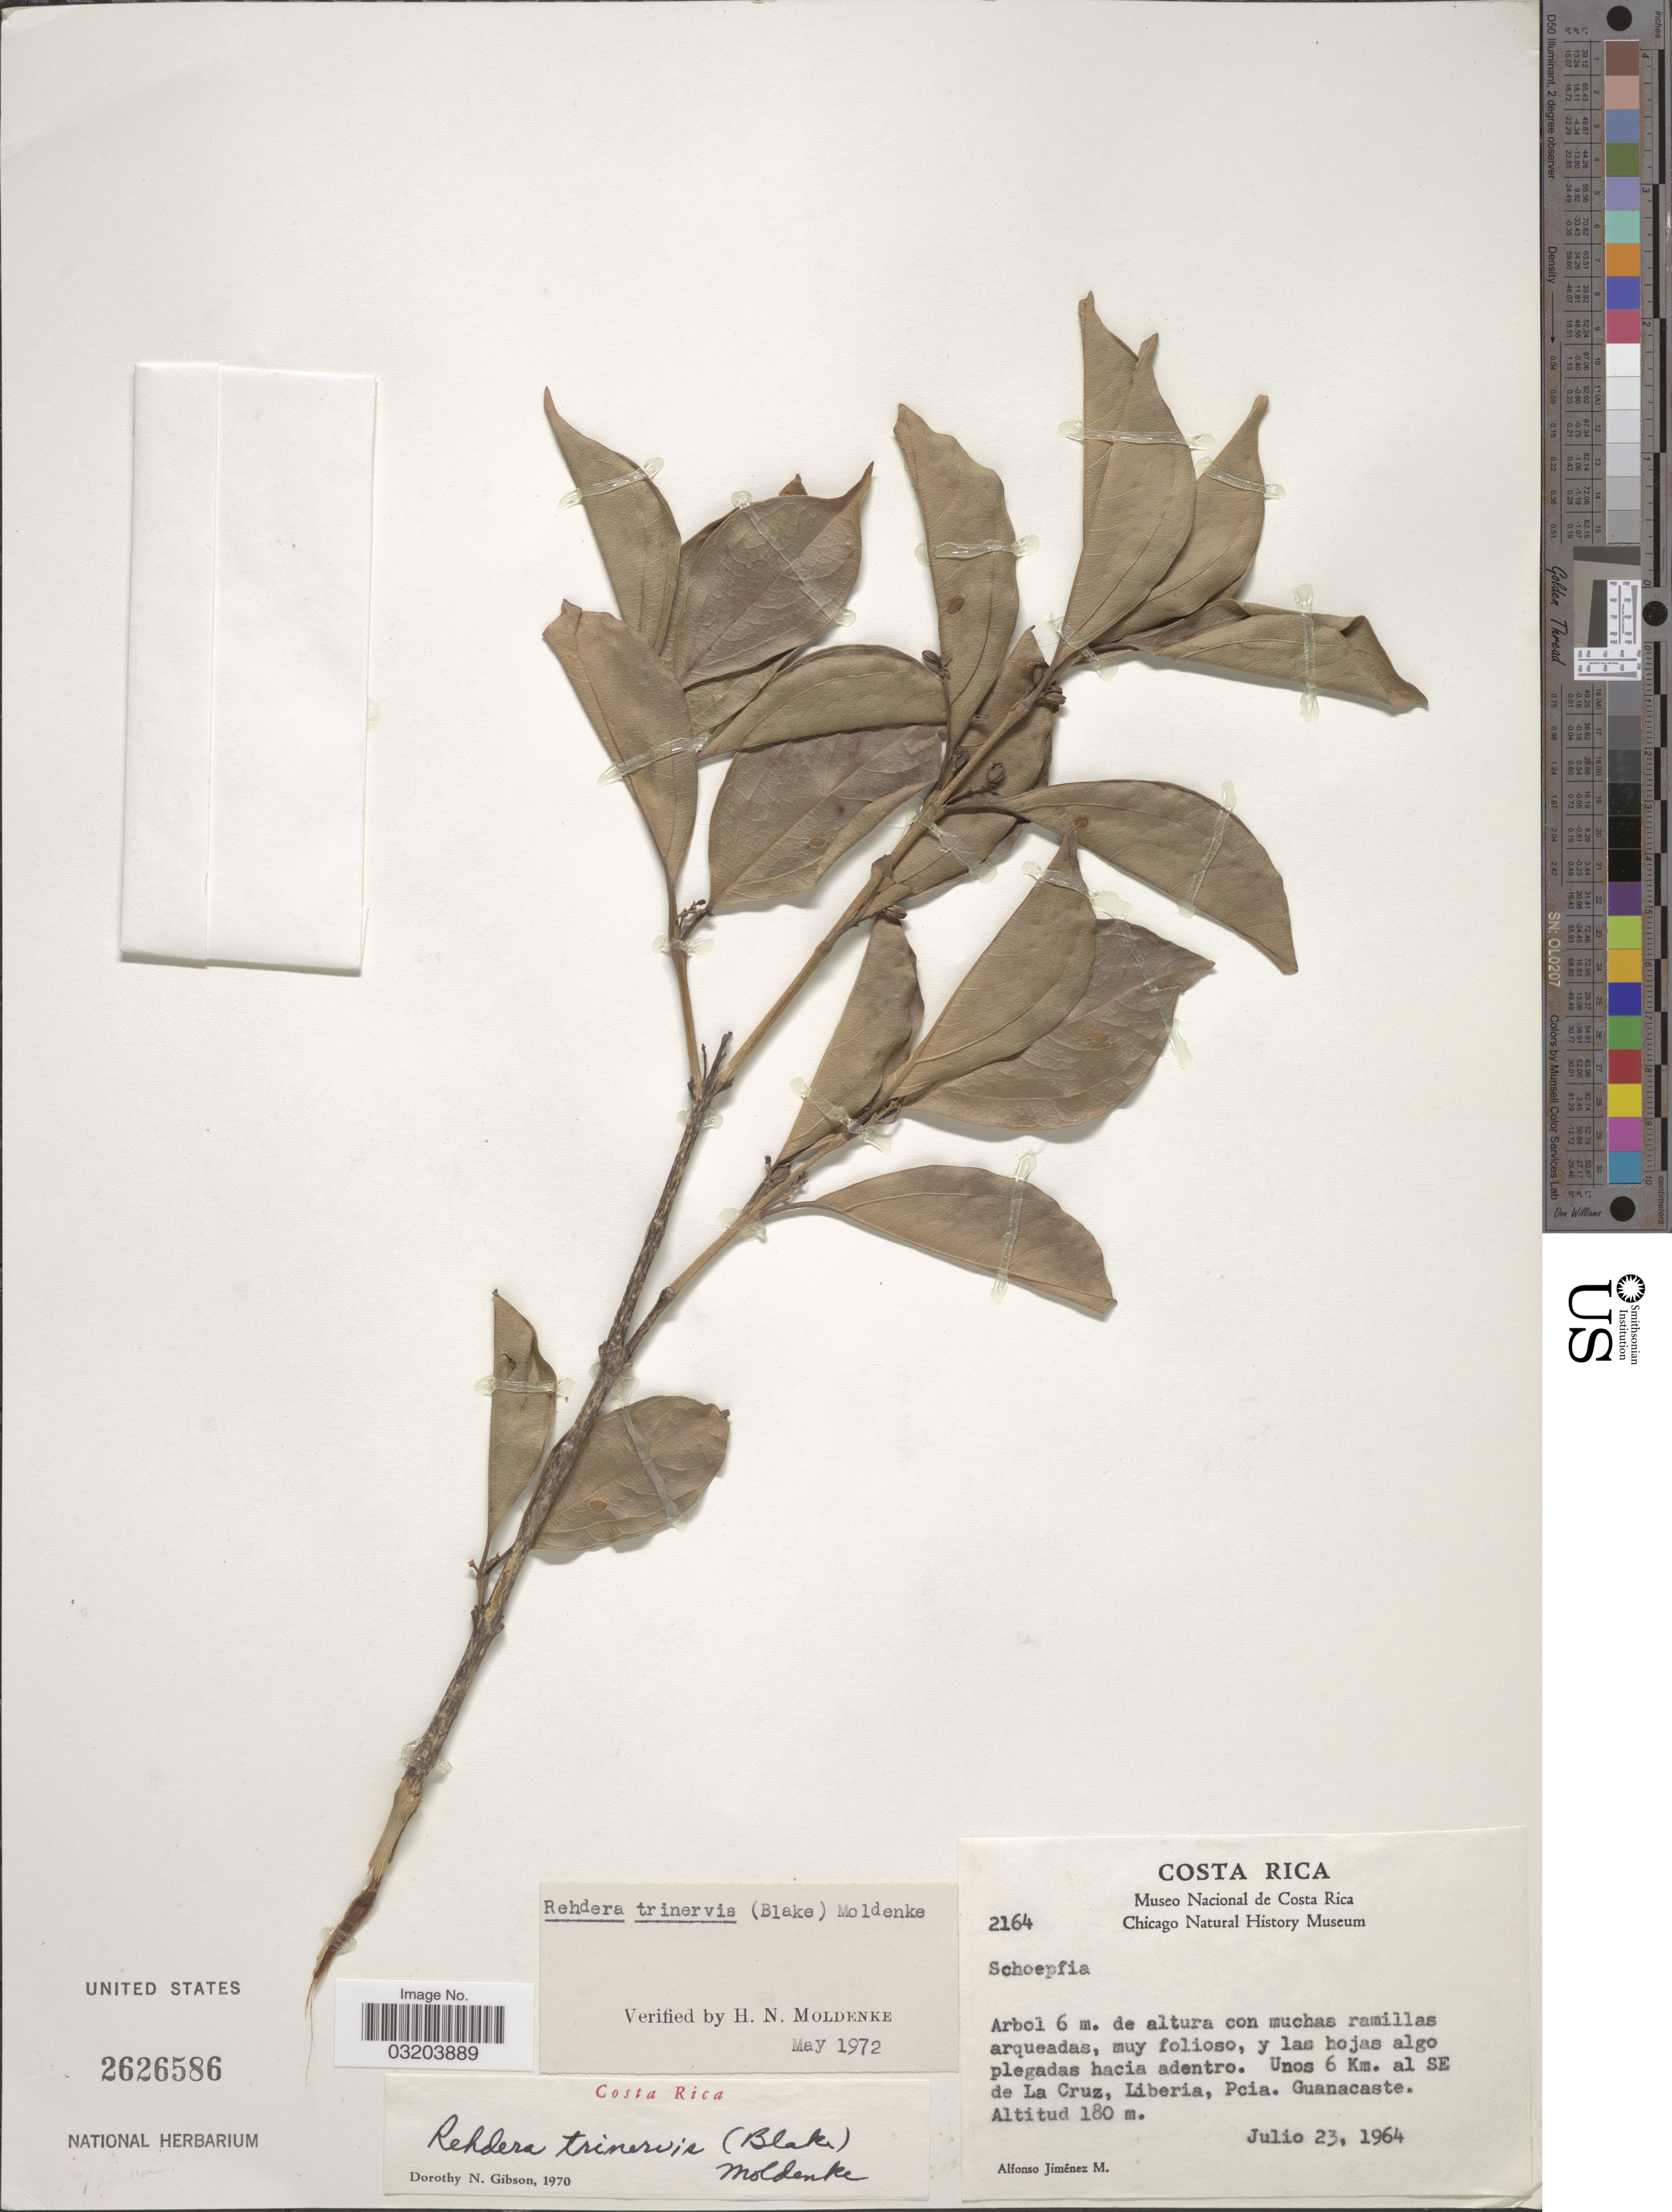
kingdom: Plantae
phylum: Tracheophyta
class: Magnoliopsida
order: Lamiales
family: Verbenaceae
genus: Rehdera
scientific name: Rehdera trinervis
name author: (S.F. Blake) Moldenke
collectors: A. Jimenez M.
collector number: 2164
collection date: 1964-07-23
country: Costa Rica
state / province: Guanacaste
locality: Unos 6 Km. al SE de La Cruz, Liberia, Pcia. Guanacaste.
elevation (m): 180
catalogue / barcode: US 2626586